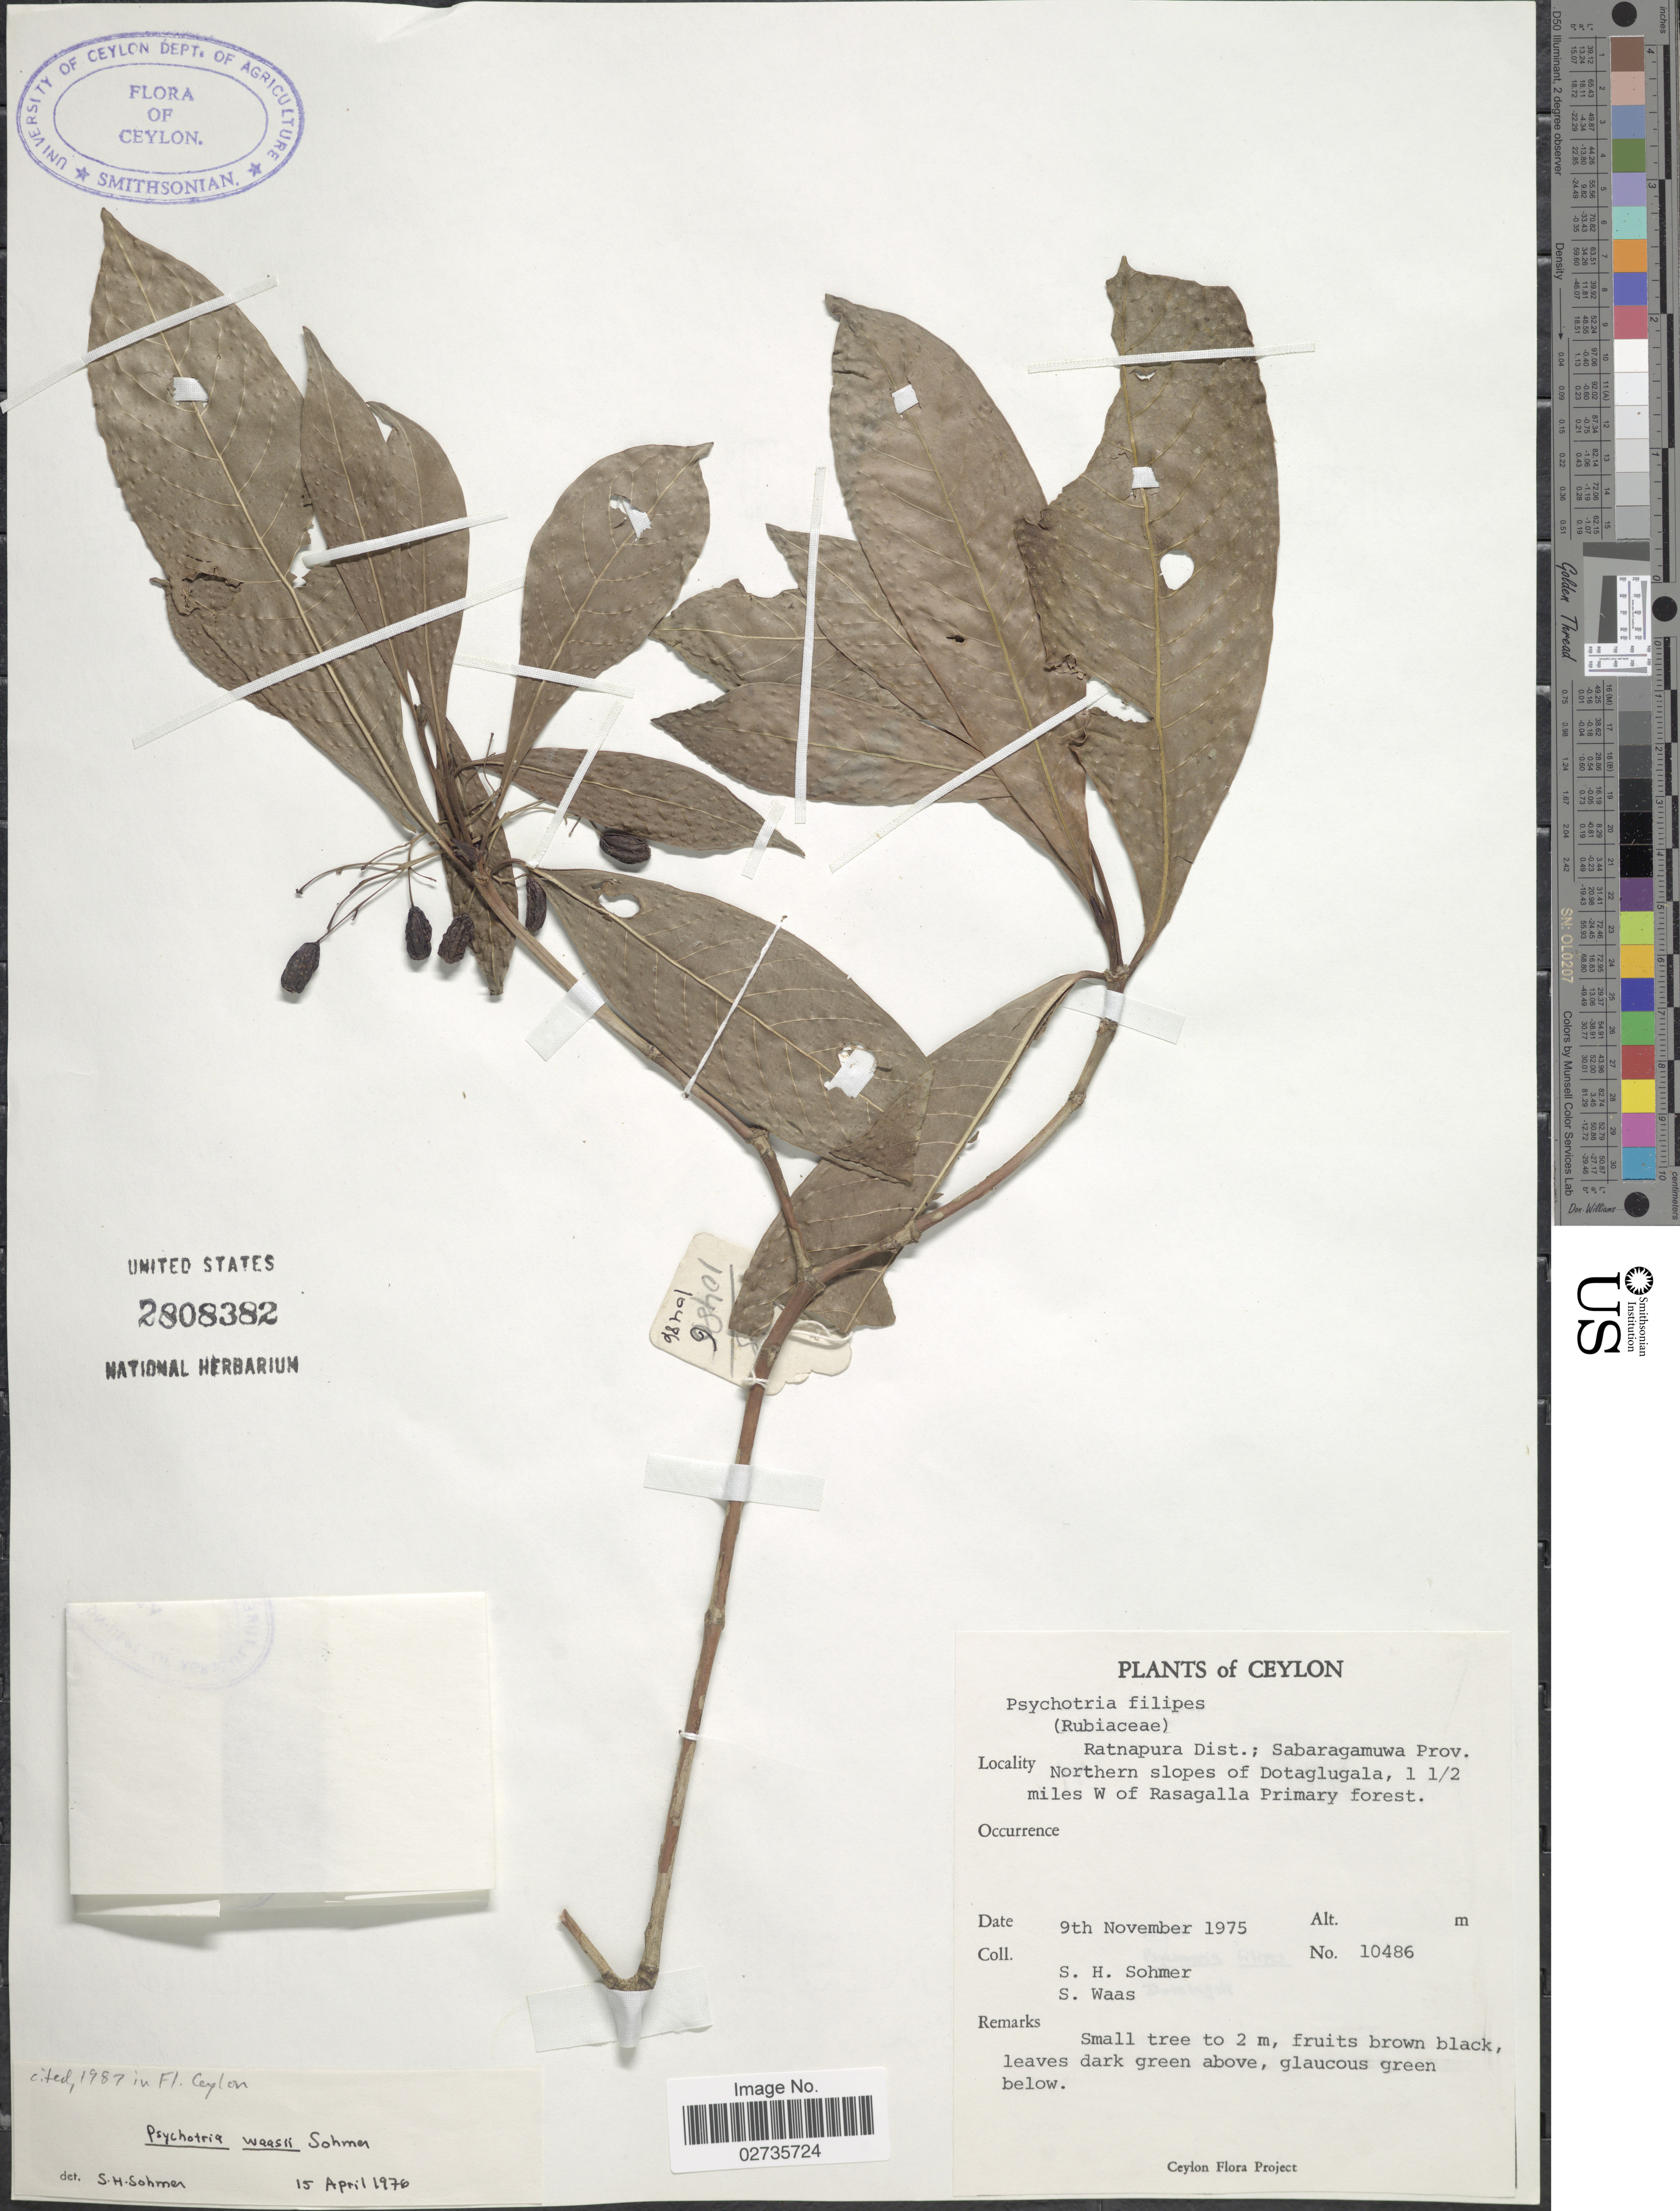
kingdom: Plantae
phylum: Tracheophyta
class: Magnoliopsida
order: Gentianales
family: Rubiaceae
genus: Psychotria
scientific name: Psychotria waasii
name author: Sohmer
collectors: S. H. Sohmer & S. Waas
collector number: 10486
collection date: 1975-11-09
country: Sri Lanka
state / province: Sabaragamuwa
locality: Ceylon, Ratnapura Dist.; Northern slopes of Dotaglugala, 1½ miles W of Rasagalla Primary forest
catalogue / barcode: US 2808382